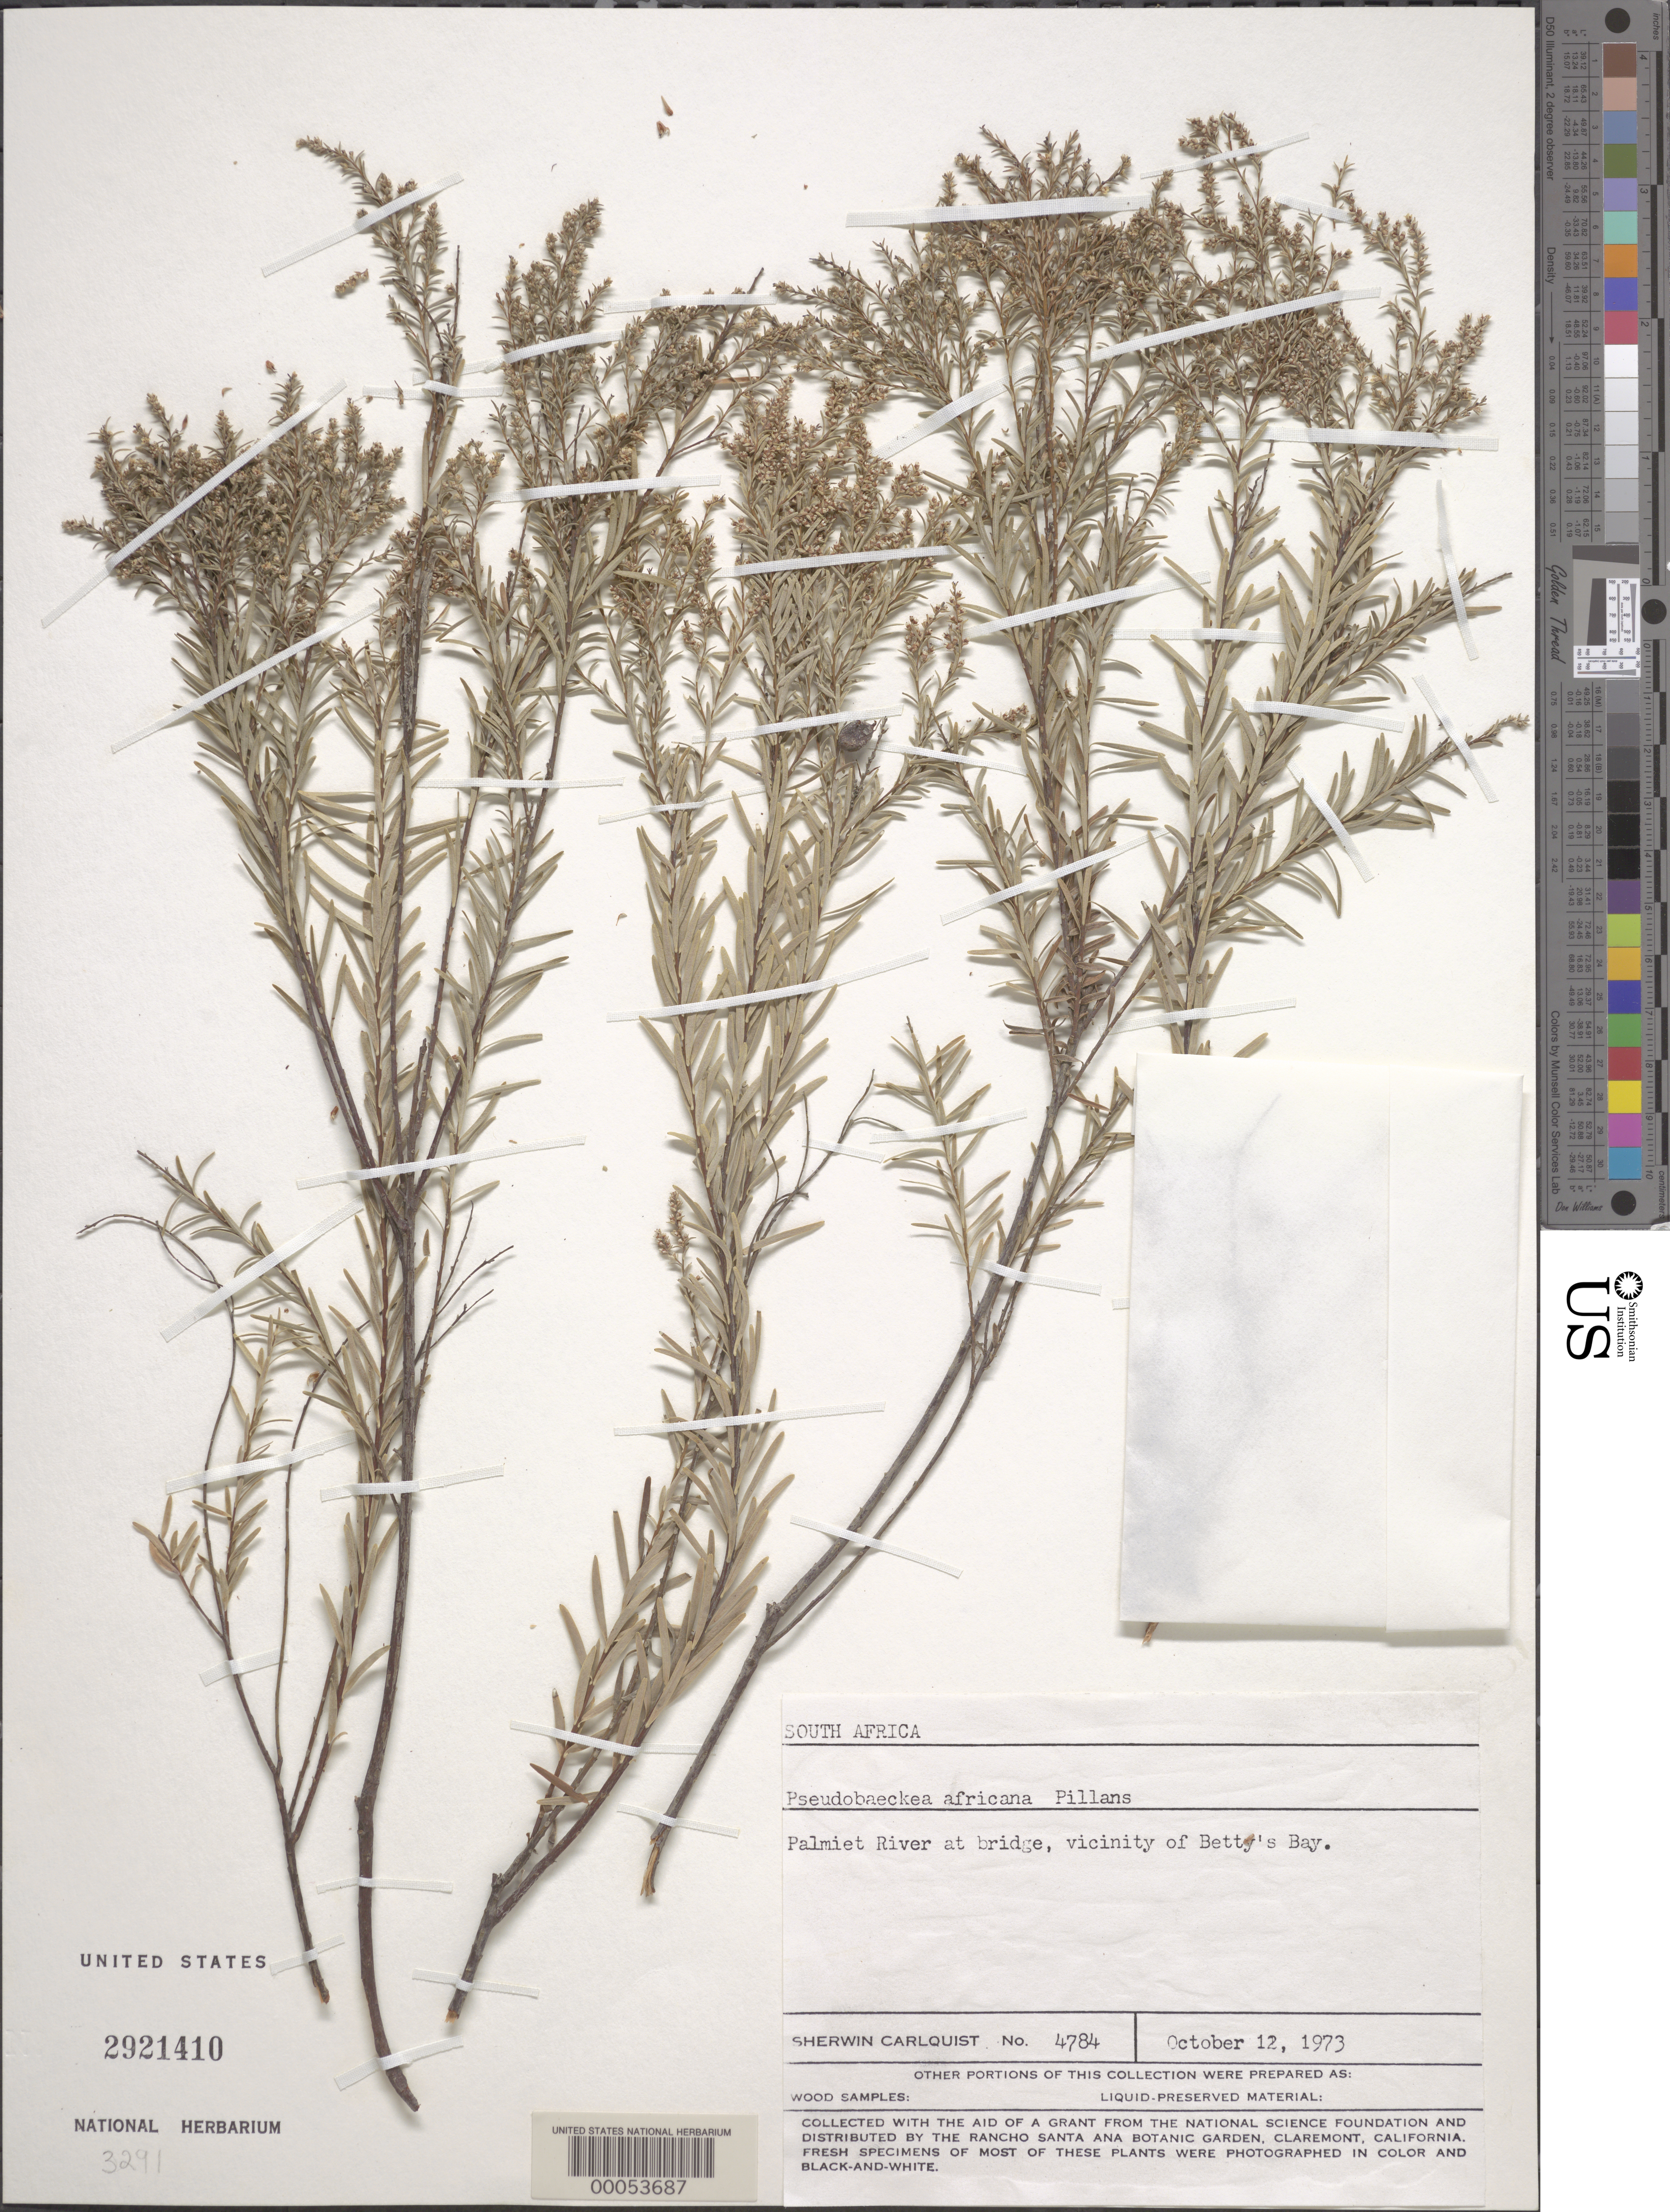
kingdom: Plantae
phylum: Tracheophyta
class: Magnoliopsida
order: Bruniales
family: Bruniaceae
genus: Brunia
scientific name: Brunia africana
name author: (Burm. f.) Class.-Bockh. & E.G.H. Oliv.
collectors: S. Carlquist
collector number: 4784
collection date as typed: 12 Oct 1973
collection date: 1973-10-12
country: South Africa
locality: Betty's bay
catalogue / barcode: US 2921410